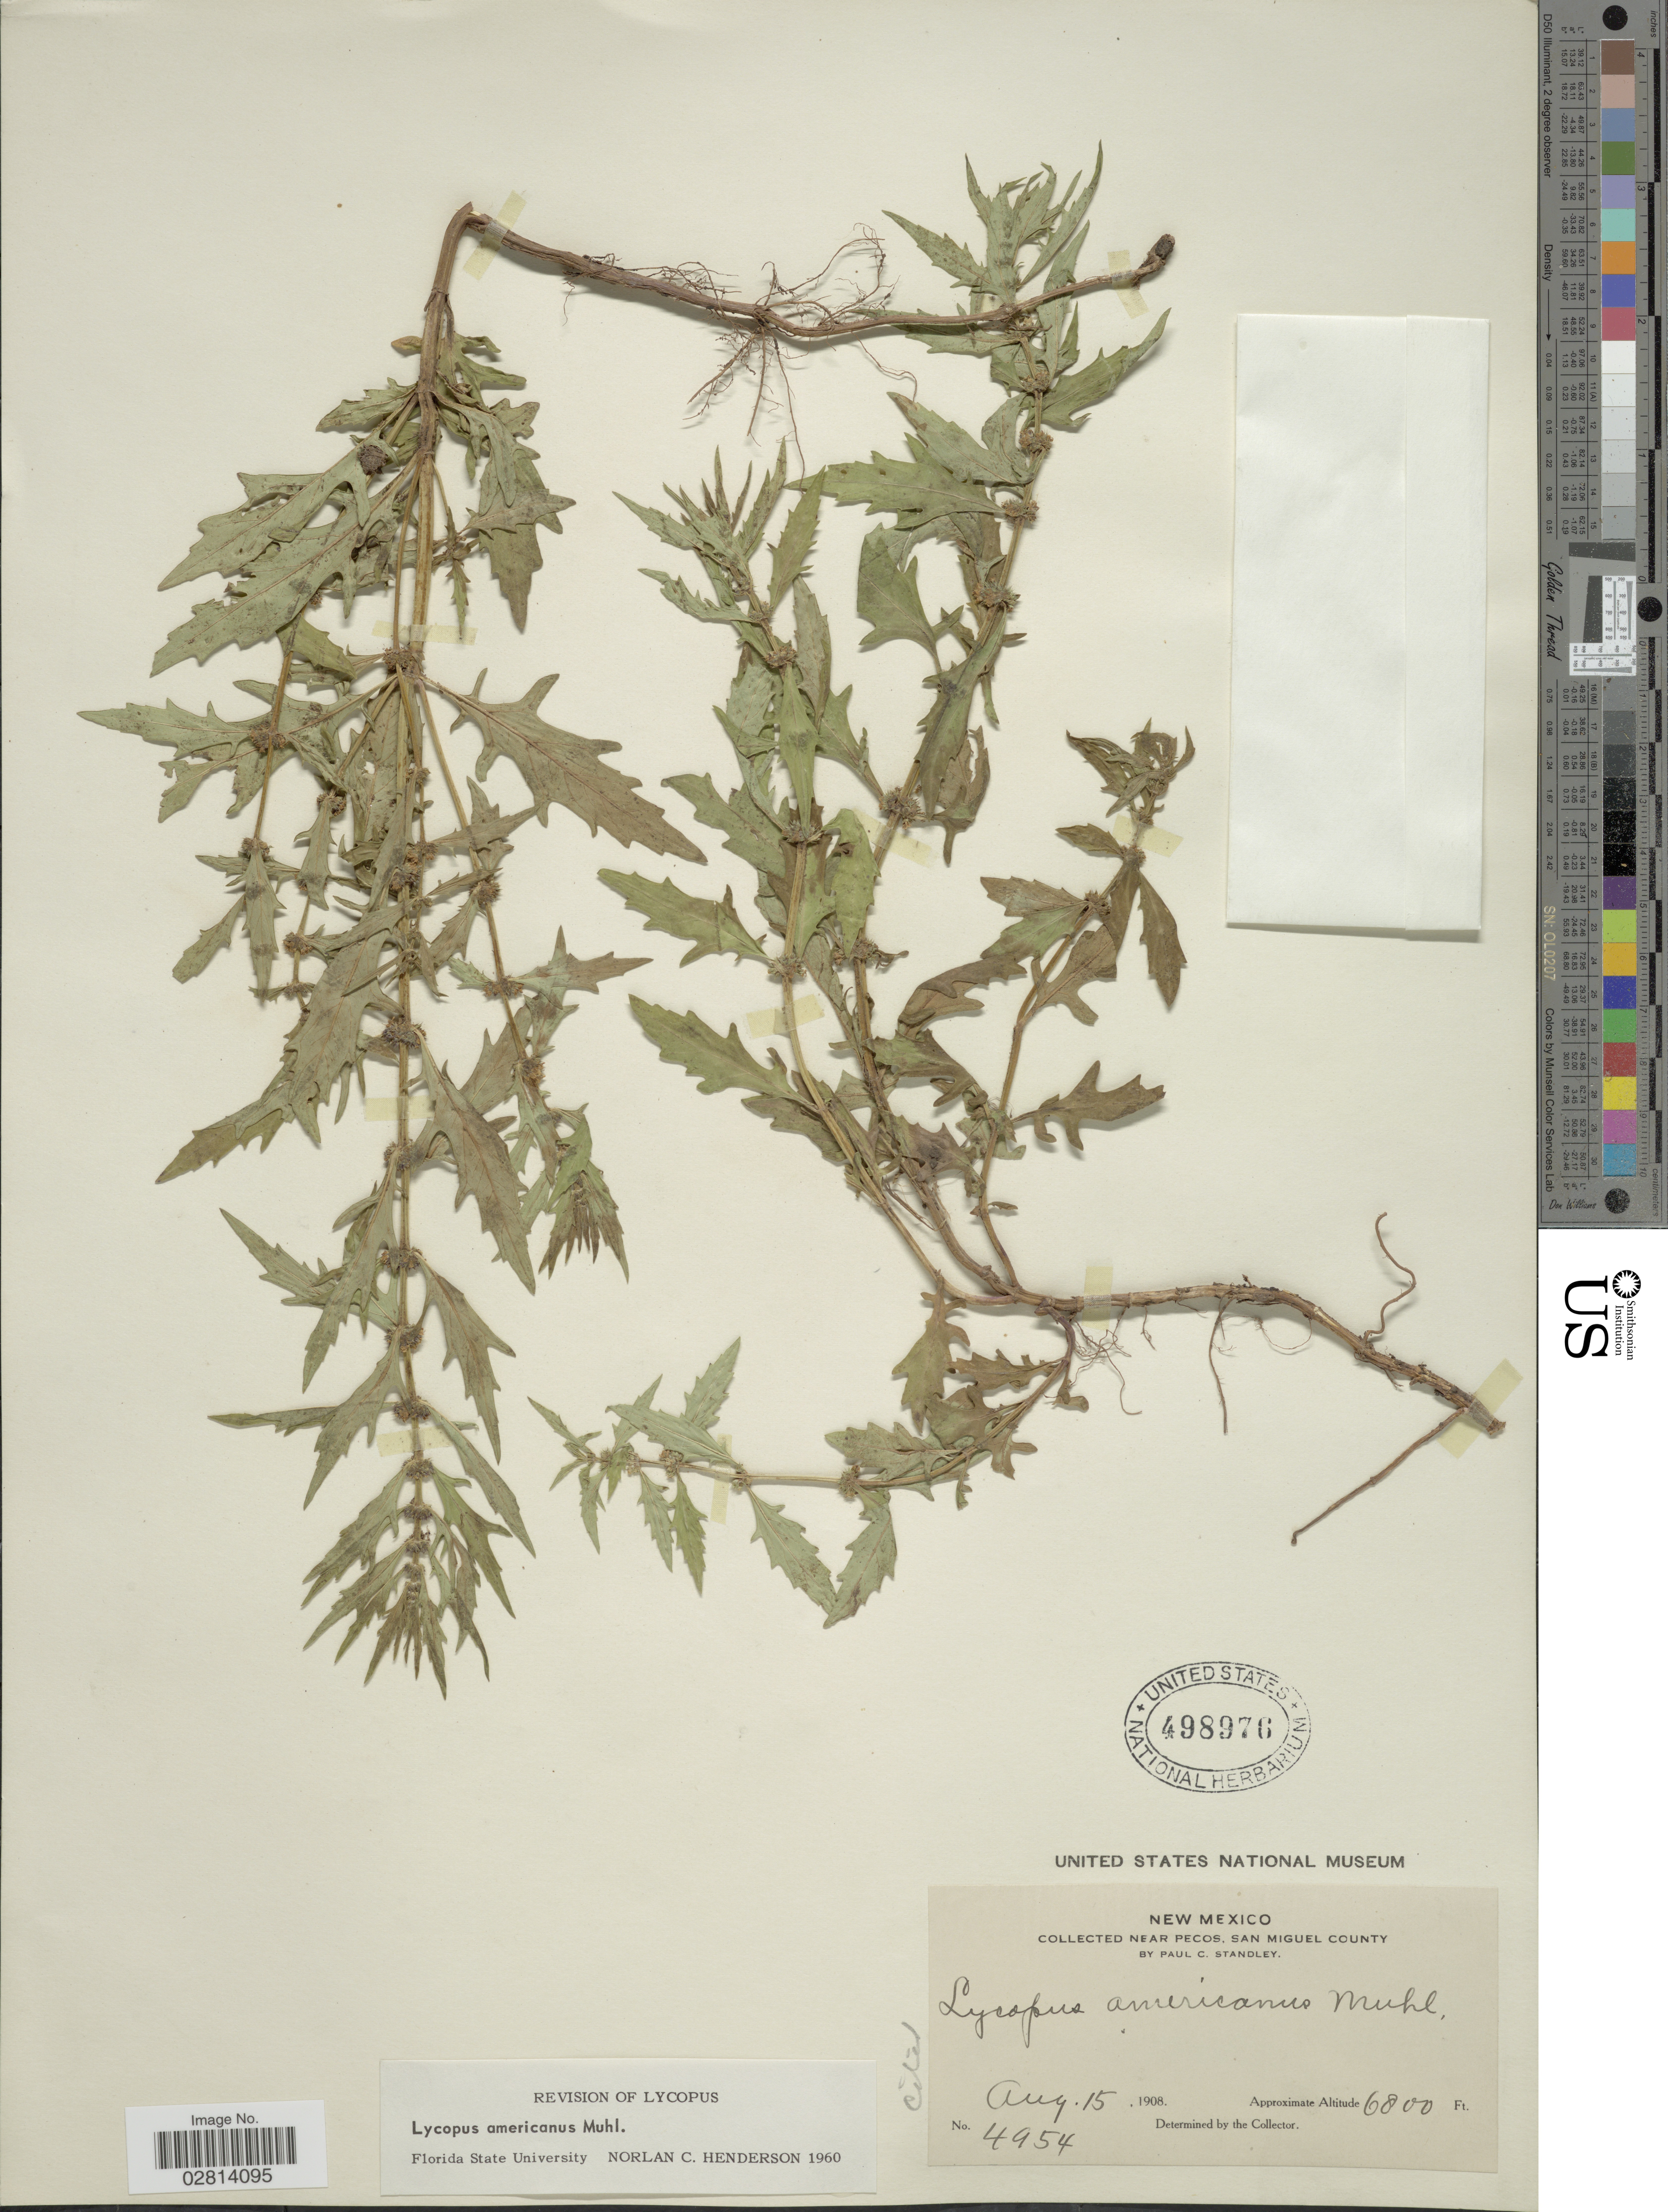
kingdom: Plantae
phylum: Tracheophyta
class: Magnoliopsida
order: Lamiales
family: Lamiaceae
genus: Lycopus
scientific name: Lycopus americanus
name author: Muhl. ex W.P.C. Barton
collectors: P. C. Standley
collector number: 4954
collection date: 1908-08-15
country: United States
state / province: New Mexico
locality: Near Pecos, San Miguel County.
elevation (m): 2073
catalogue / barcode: US 498976